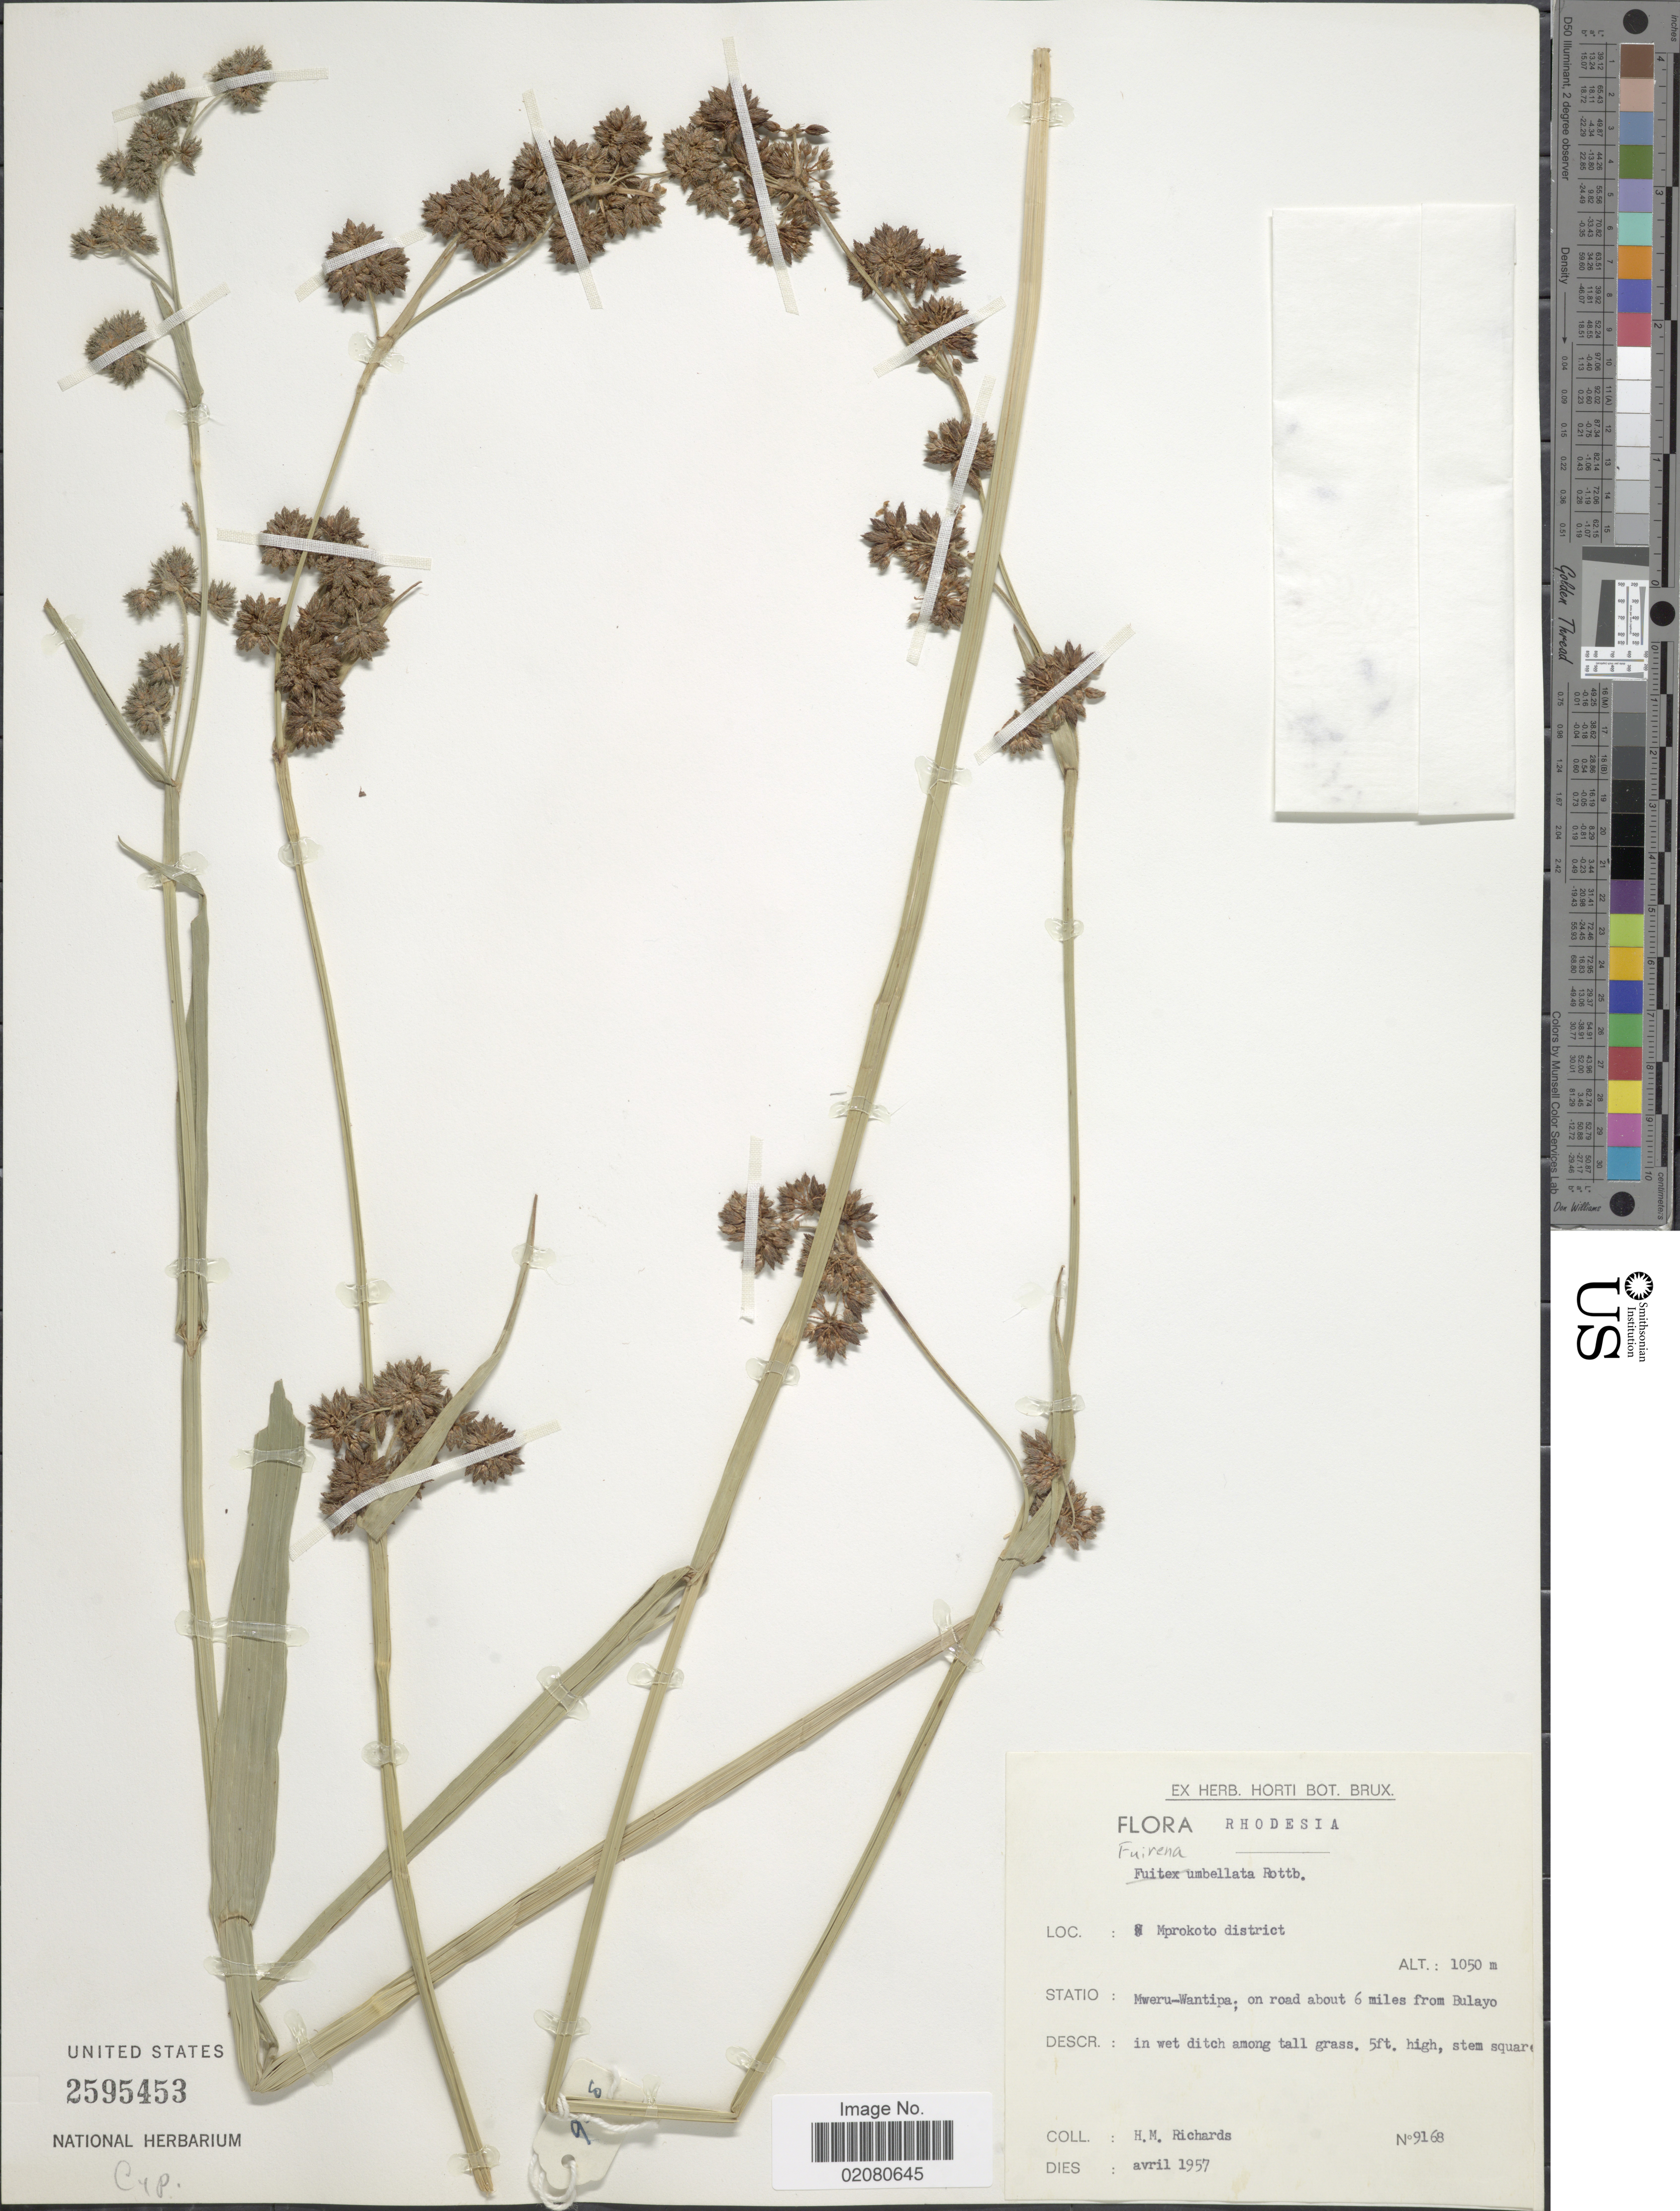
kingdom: Plantae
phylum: Tracheophyta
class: Liliopsida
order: Poales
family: Cyperaceae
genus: Fuirena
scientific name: Fuirena umbellata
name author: Rottb.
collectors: H. Richards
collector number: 9168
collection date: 1957-04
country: Zimbabwe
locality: Rhodesia. Statio:-Mweru-wanitipa; on road about 6 miles from Bulayo.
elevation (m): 1050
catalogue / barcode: US 2595453